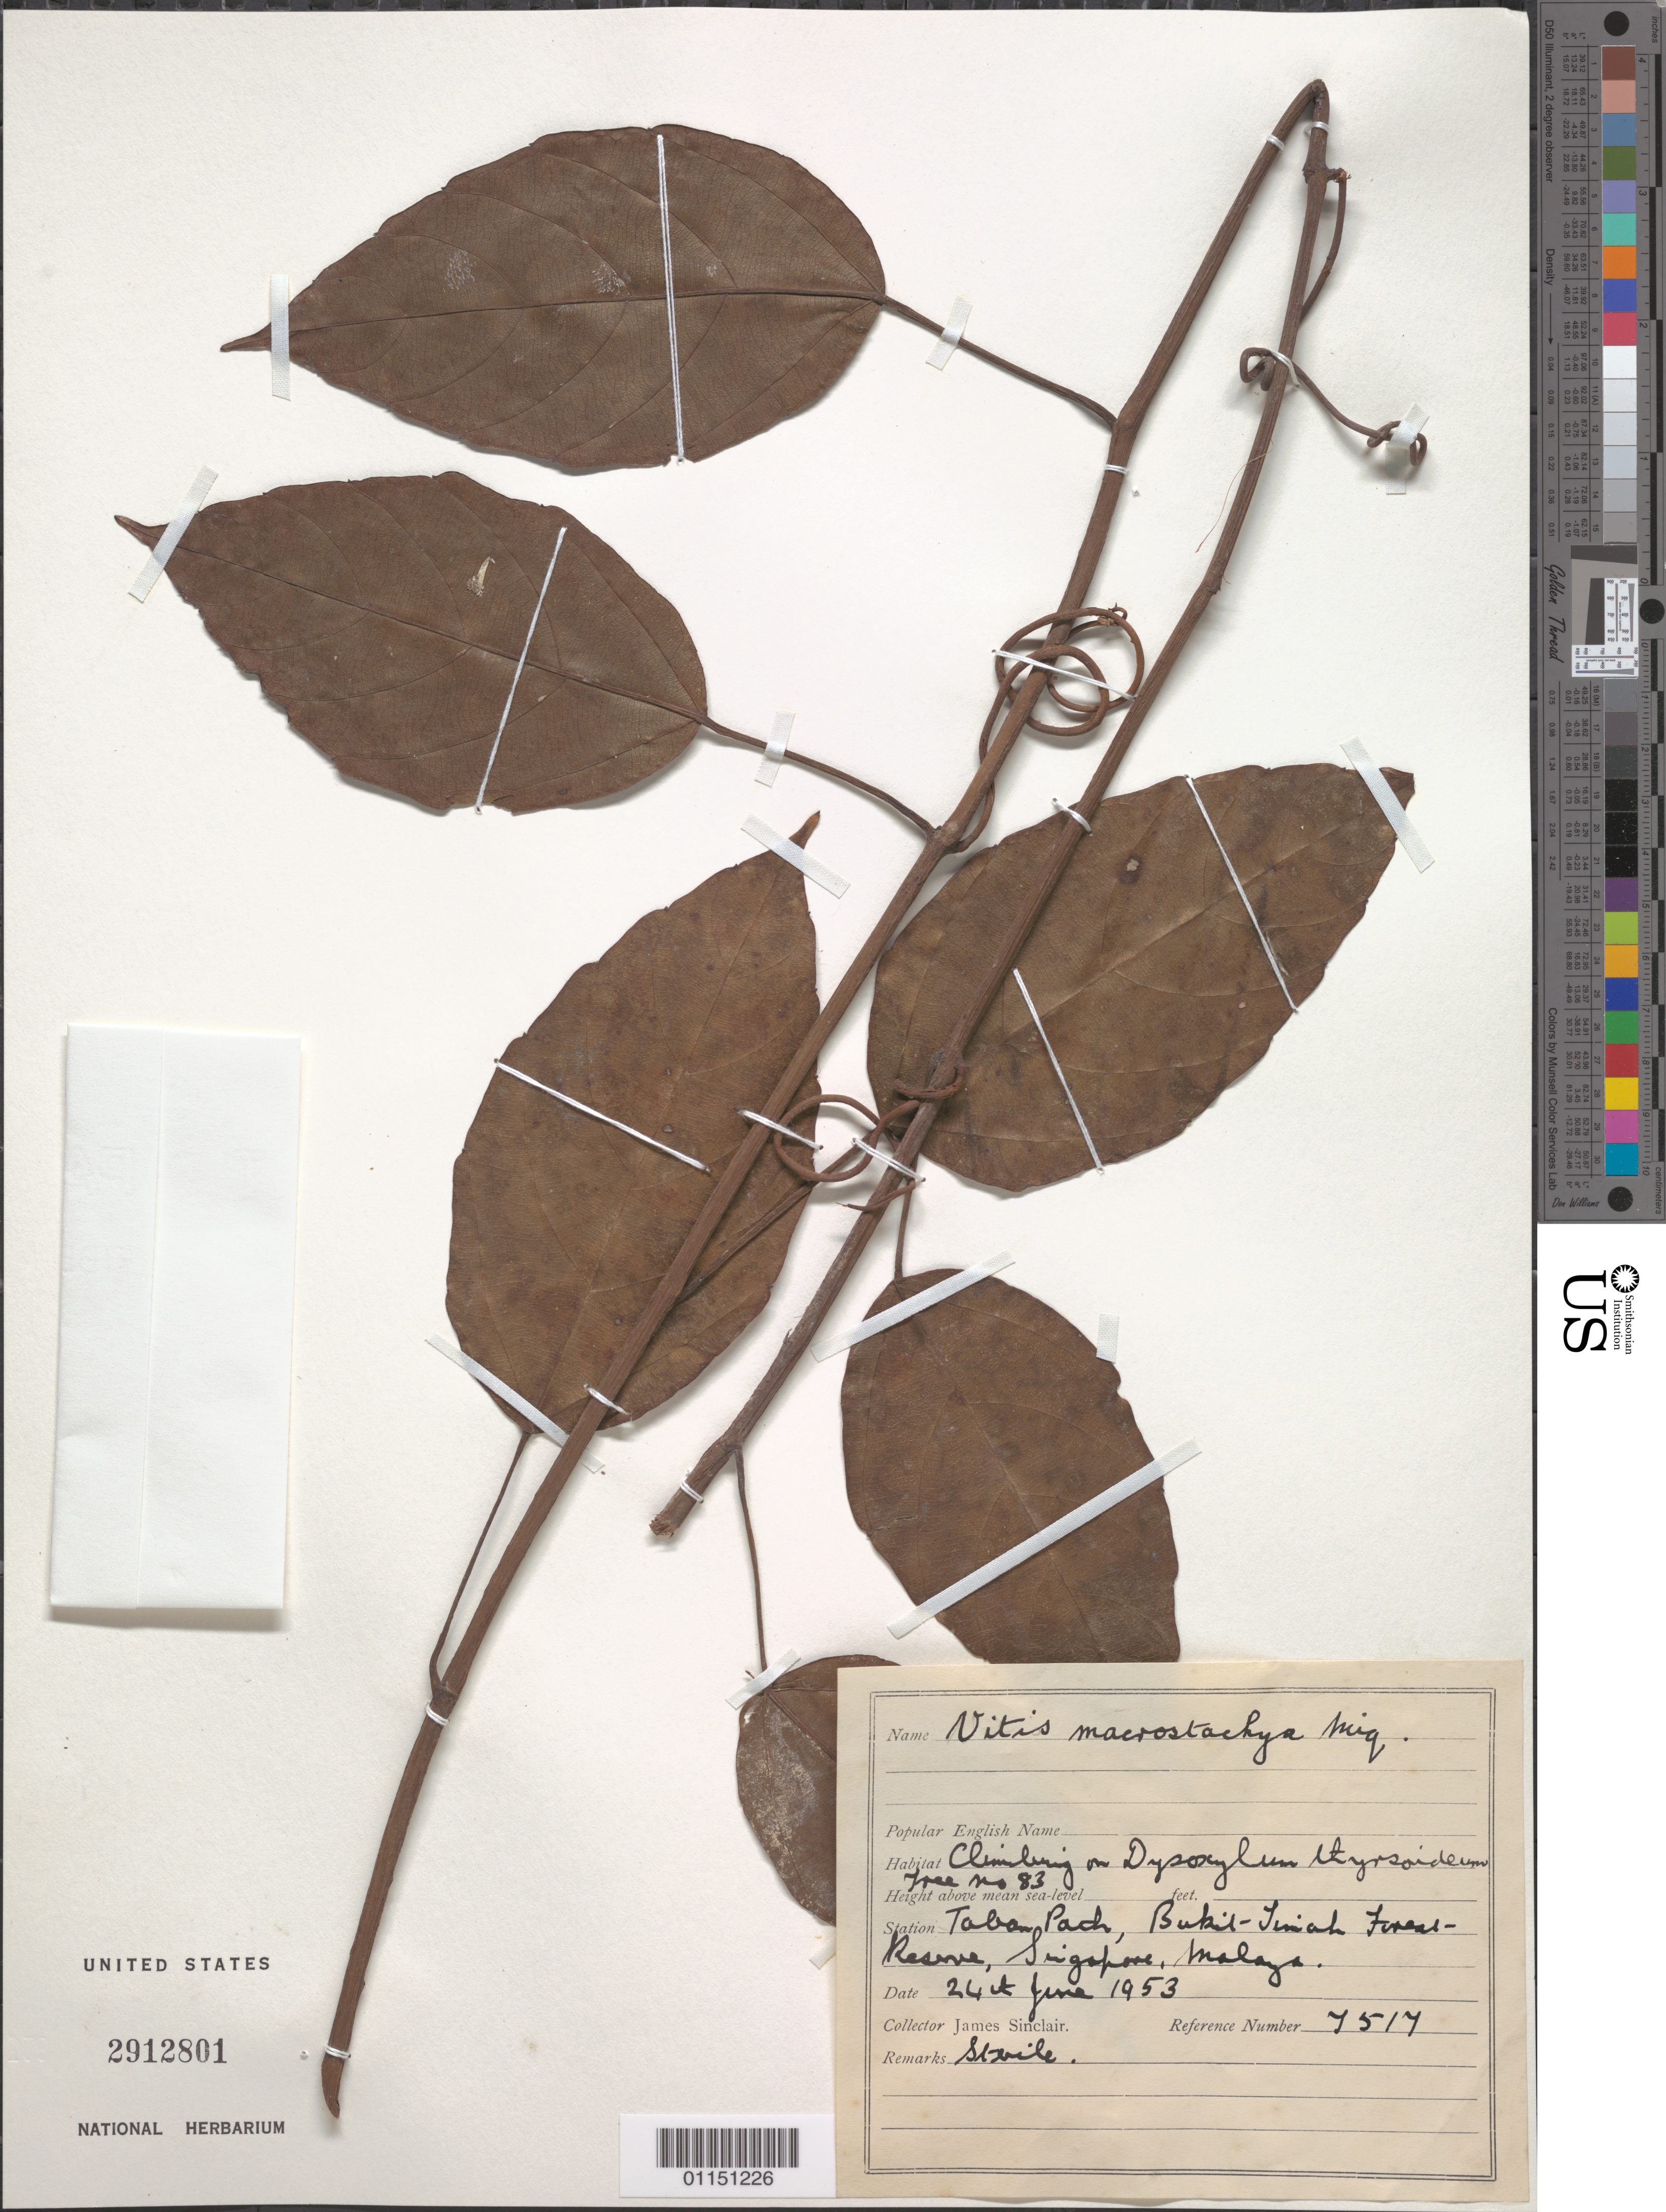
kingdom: Plantae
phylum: Tracheophyta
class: Magnoliopsida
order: Vitales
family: Vitaceae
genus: Vitis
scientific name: Vitis macrostachya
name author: Miq.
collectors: J. Sinclair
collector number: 7517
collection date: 1953-06-24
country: Singapore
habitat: Climber.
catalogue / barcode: US 2912801